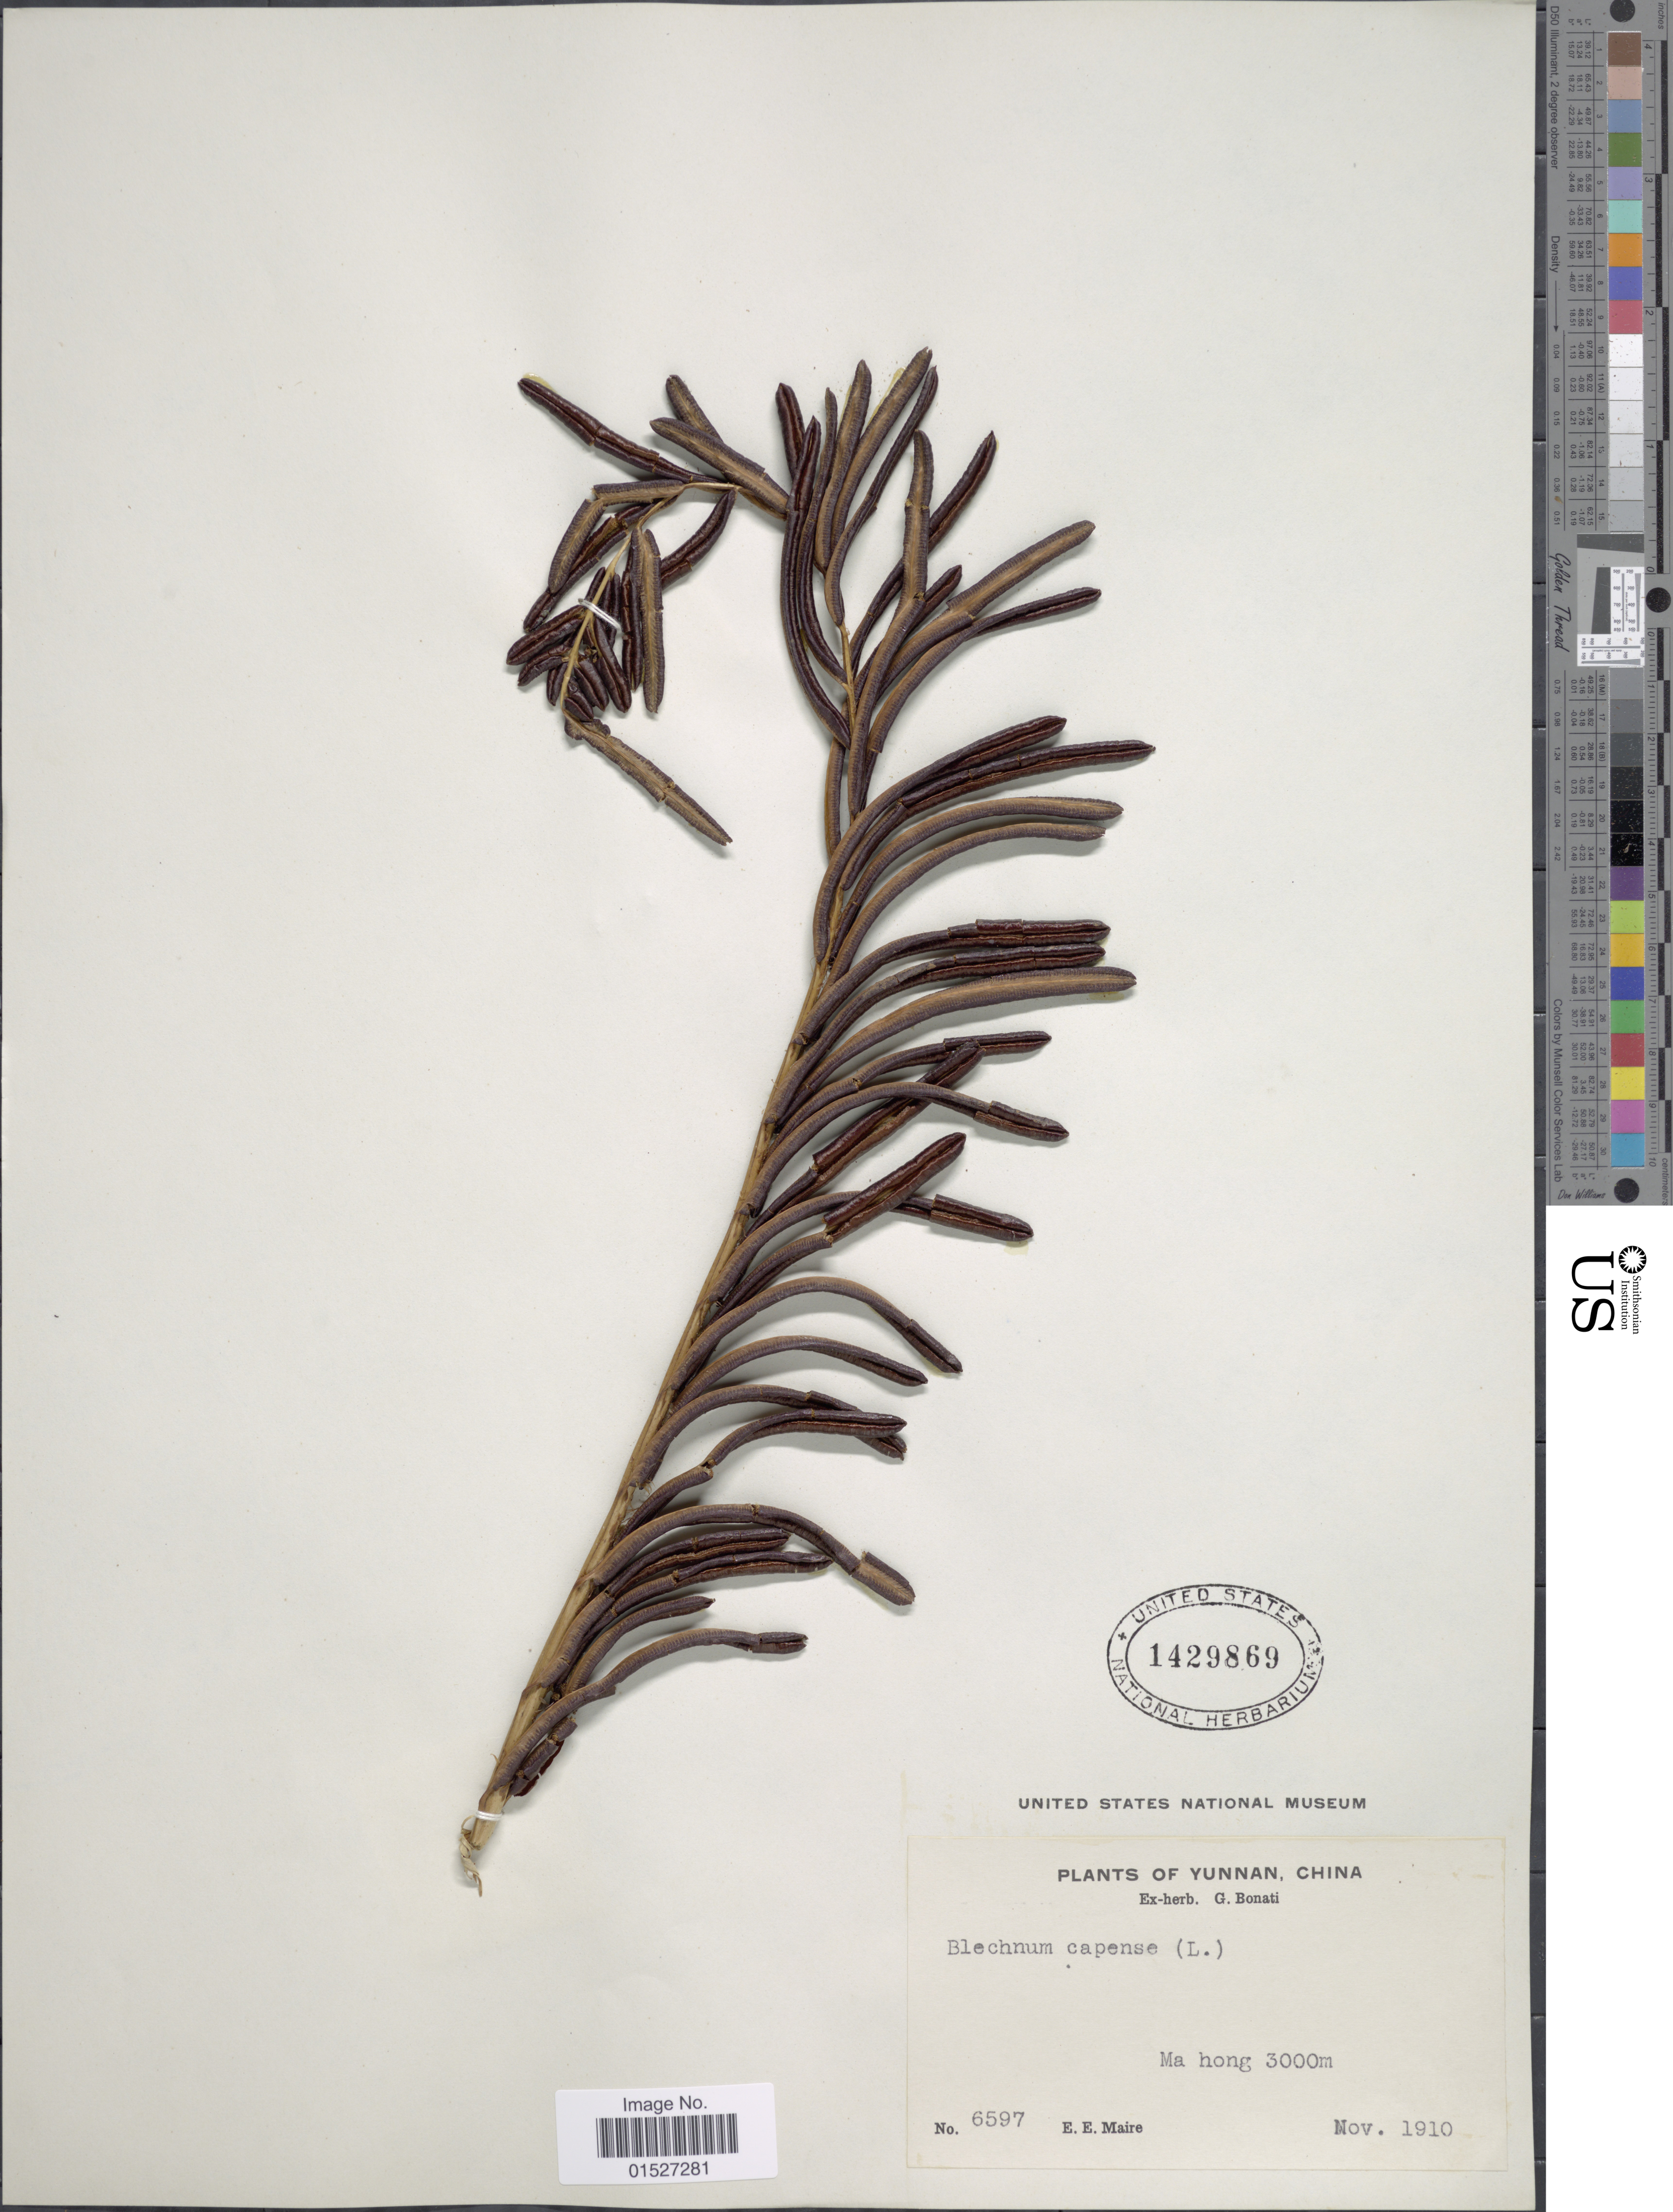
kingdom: Plantae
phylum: Tracheophyta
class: Polypodiopsida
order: Polypodiales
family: Blechnaceae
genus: Blechnum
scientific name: Blechnum capense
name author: (L.) Schltdl.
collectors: E. E. Maire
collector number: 6597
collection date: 1910-11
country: China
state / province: Yunnan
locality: Ma hong.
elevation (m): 3000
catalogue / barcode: US 1429869